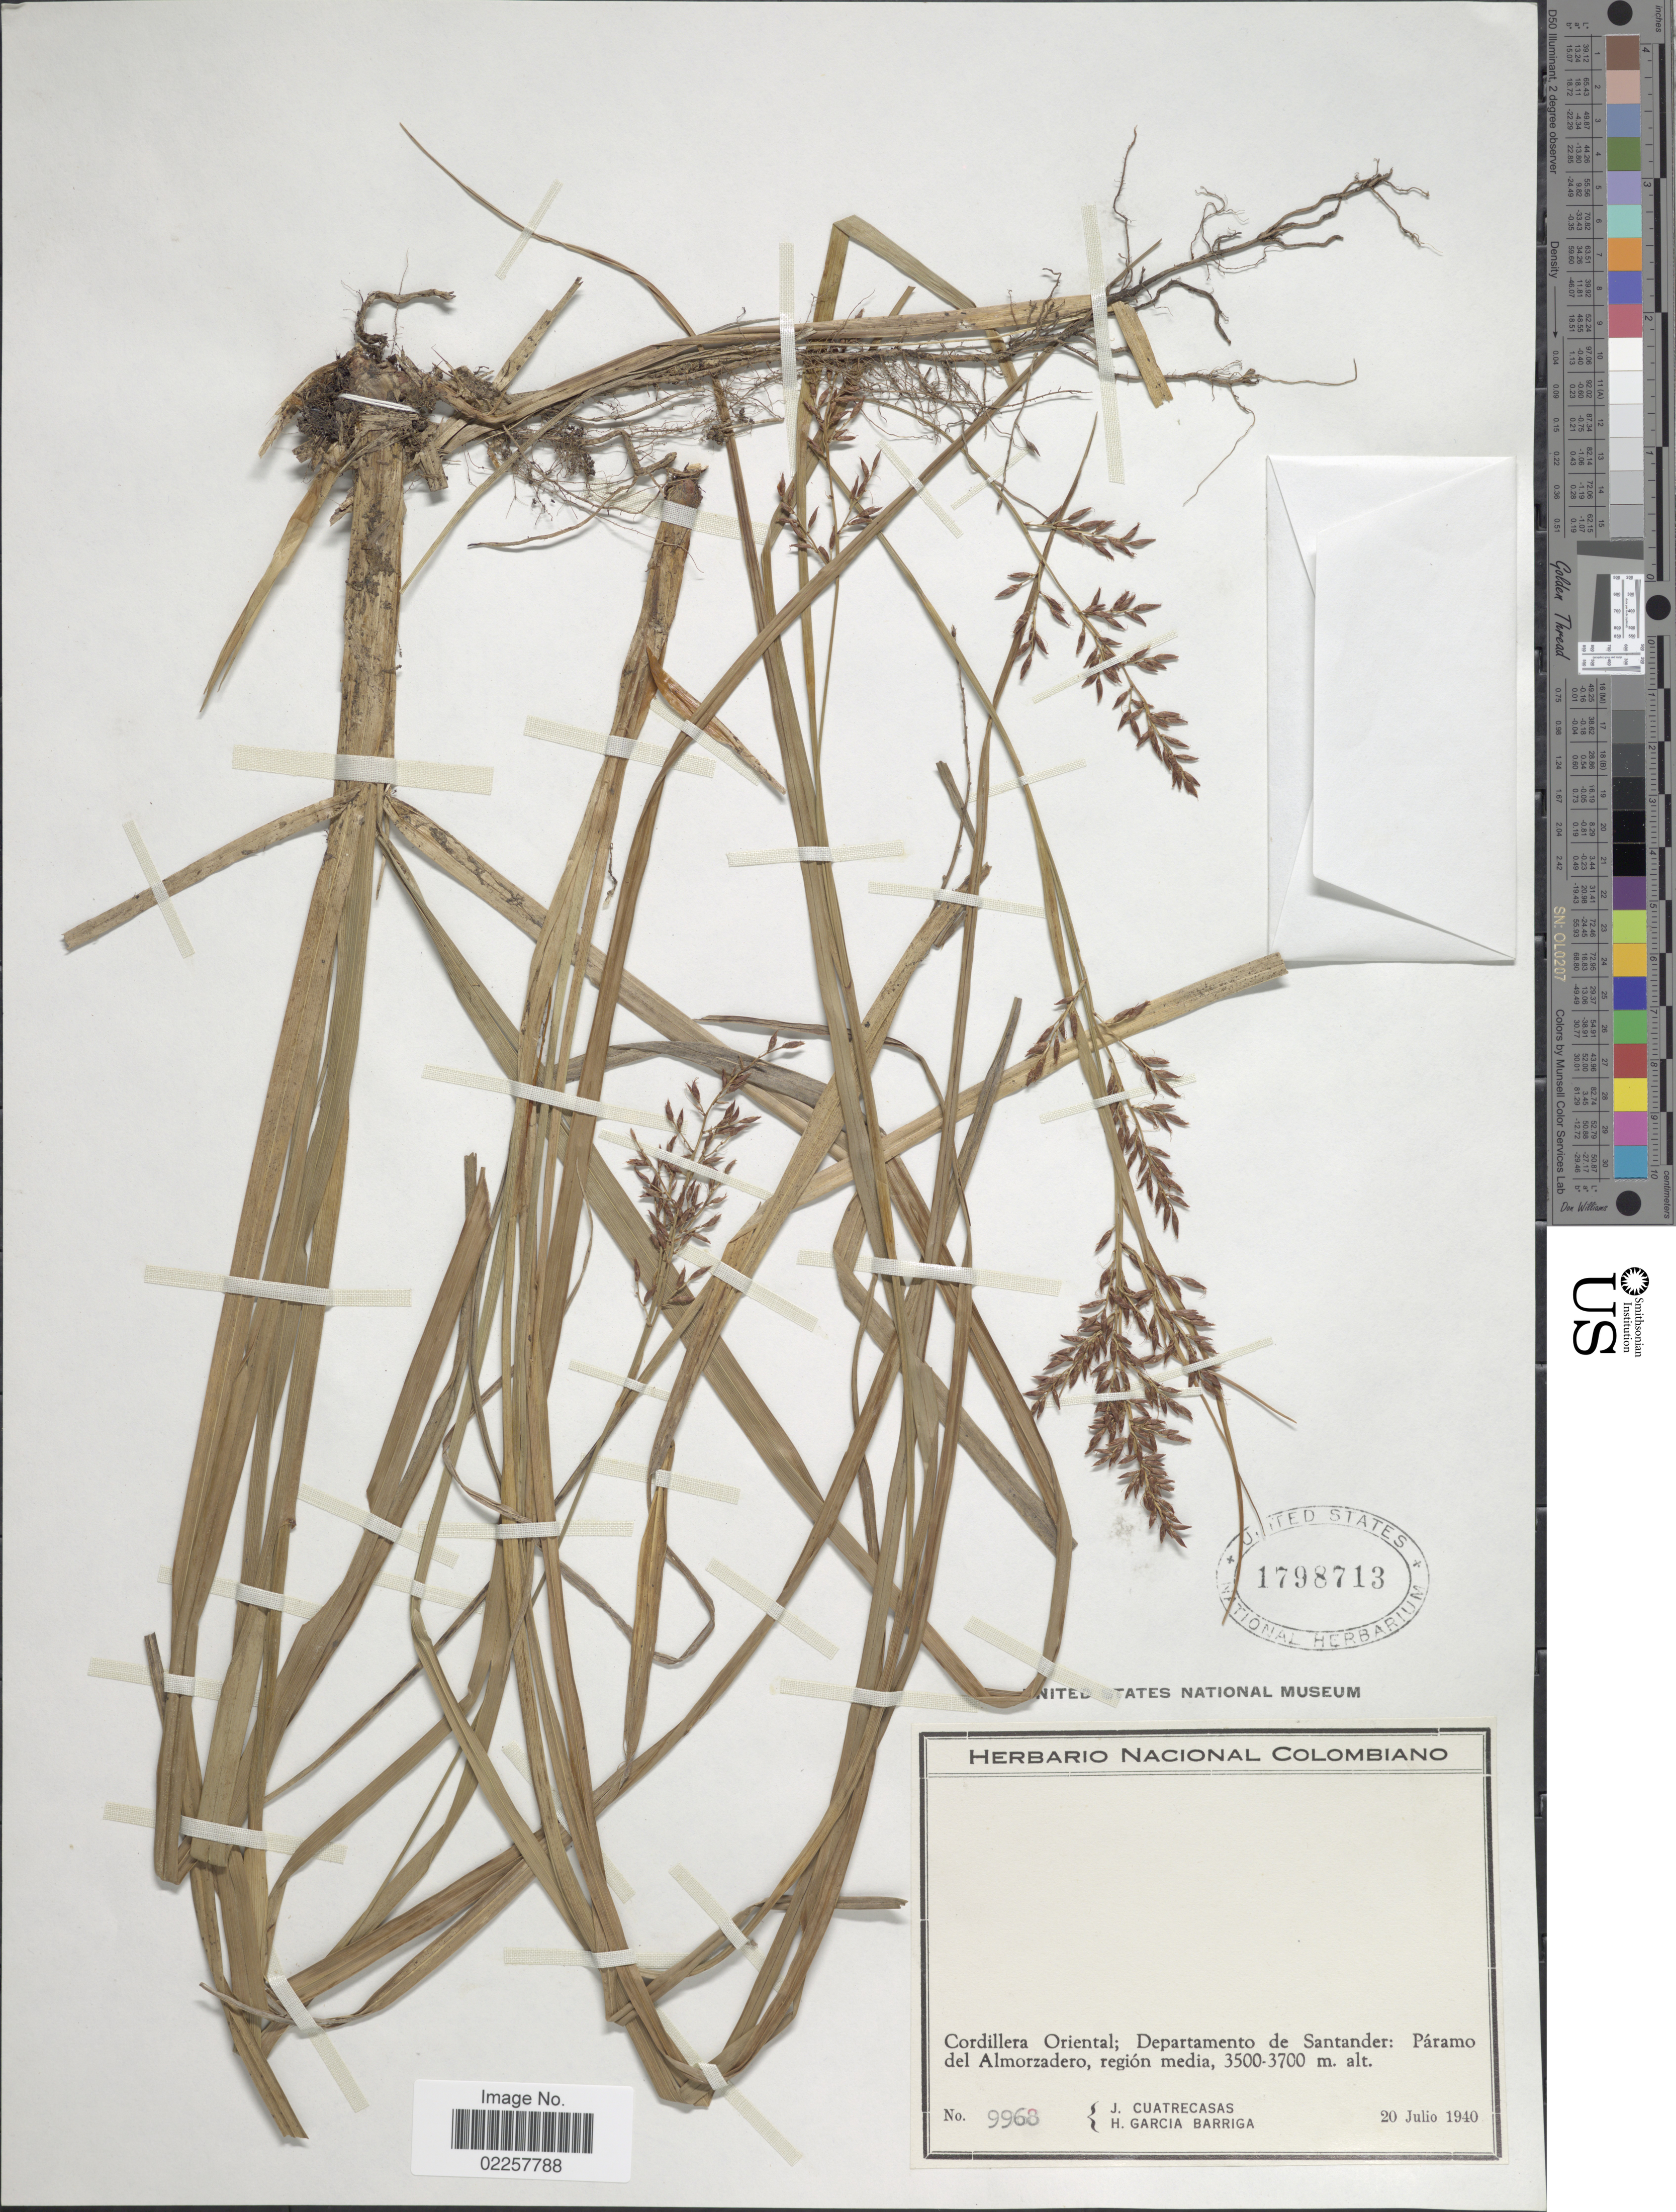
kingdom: Plantae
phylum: Tracheophyta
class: Liliopsida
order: Poales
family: Cyperaceae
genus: Rhynchospora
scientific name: Rhynchospora sp.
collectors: J. Cuatrecasas & H. García Barriga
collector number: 9968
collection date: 1940-07-20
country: Colombia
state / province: Santander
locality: Cordillera Oriental: Paramo del Almorzadero, region media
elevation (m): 3500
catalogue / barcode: US 1798713